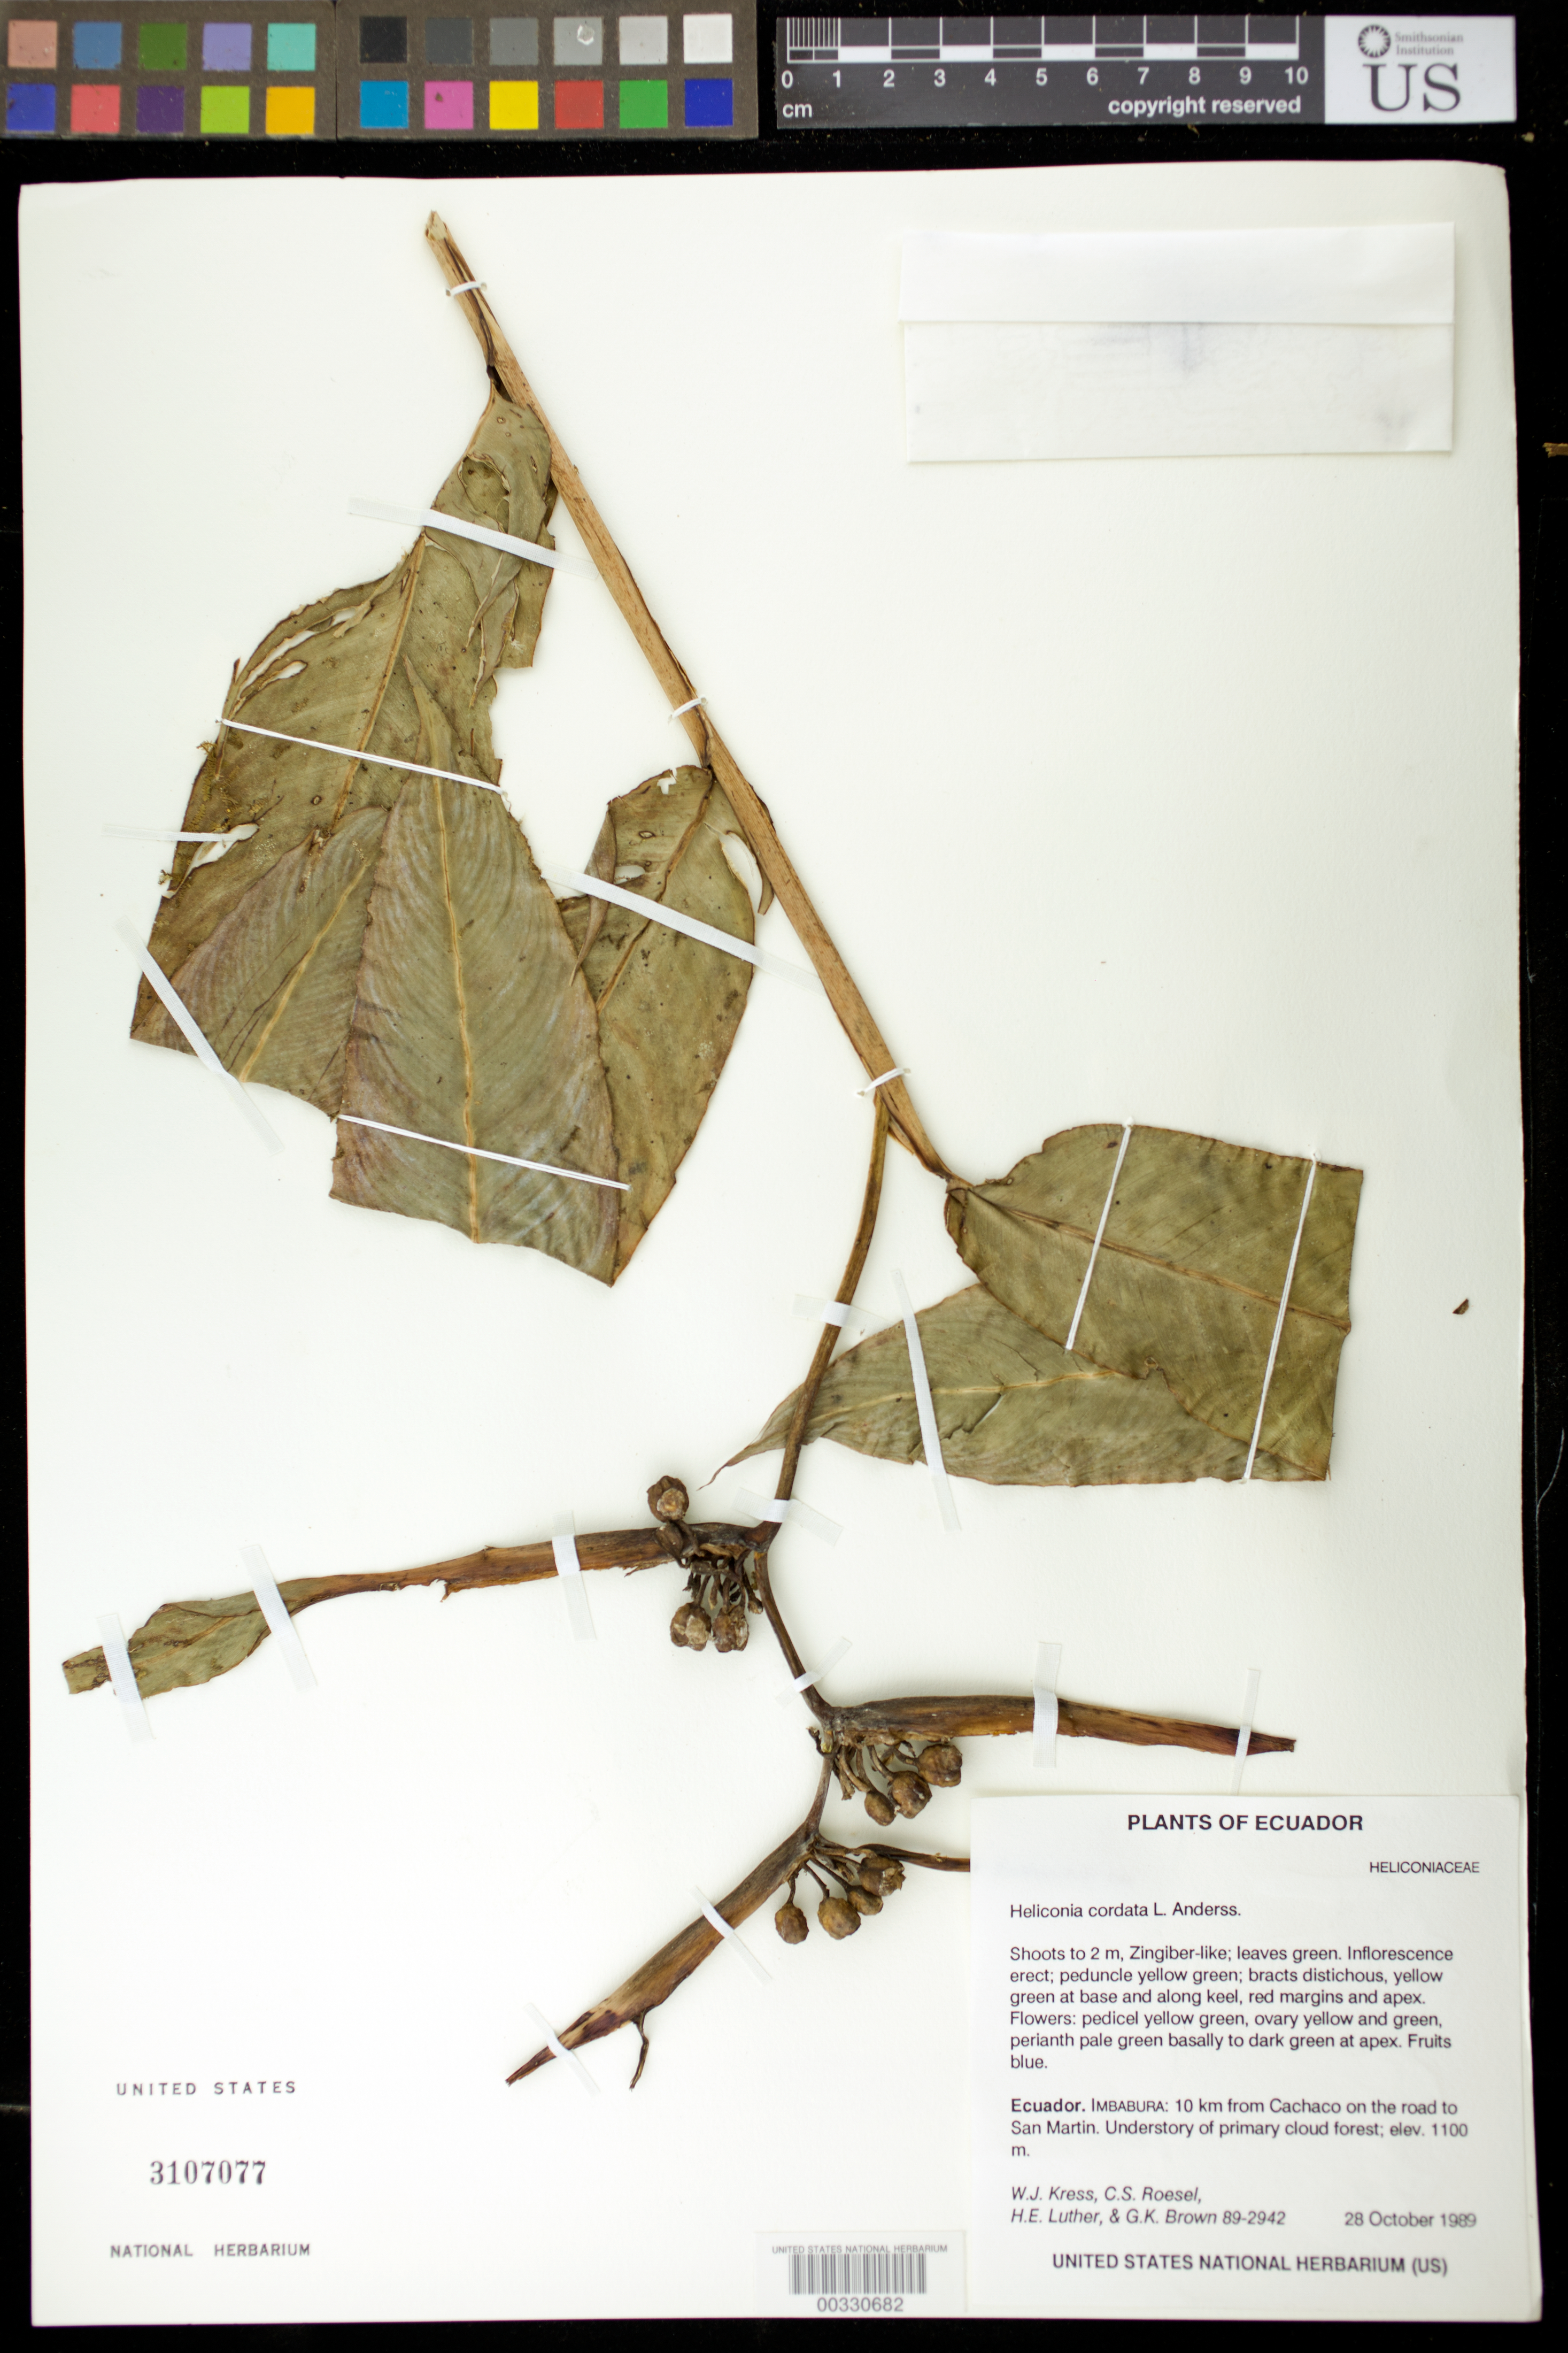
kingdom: Plantae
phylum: Tracheophyta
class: Liliopsida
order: Zingiberales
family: Heliconiaceae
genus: Heliconia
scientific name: Heliconia cordata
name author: L. Andersson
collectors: W. J. Kress, C. S. Roesel, Harry E. Luther & G. K. Brown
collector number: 89-2942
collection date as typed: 28 Oct 1989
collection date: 1989-10-28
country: Ecuador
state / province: Imbabura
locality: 10 km from Cachaco on road to San Martin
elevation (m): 1100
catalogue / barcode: US 3107077